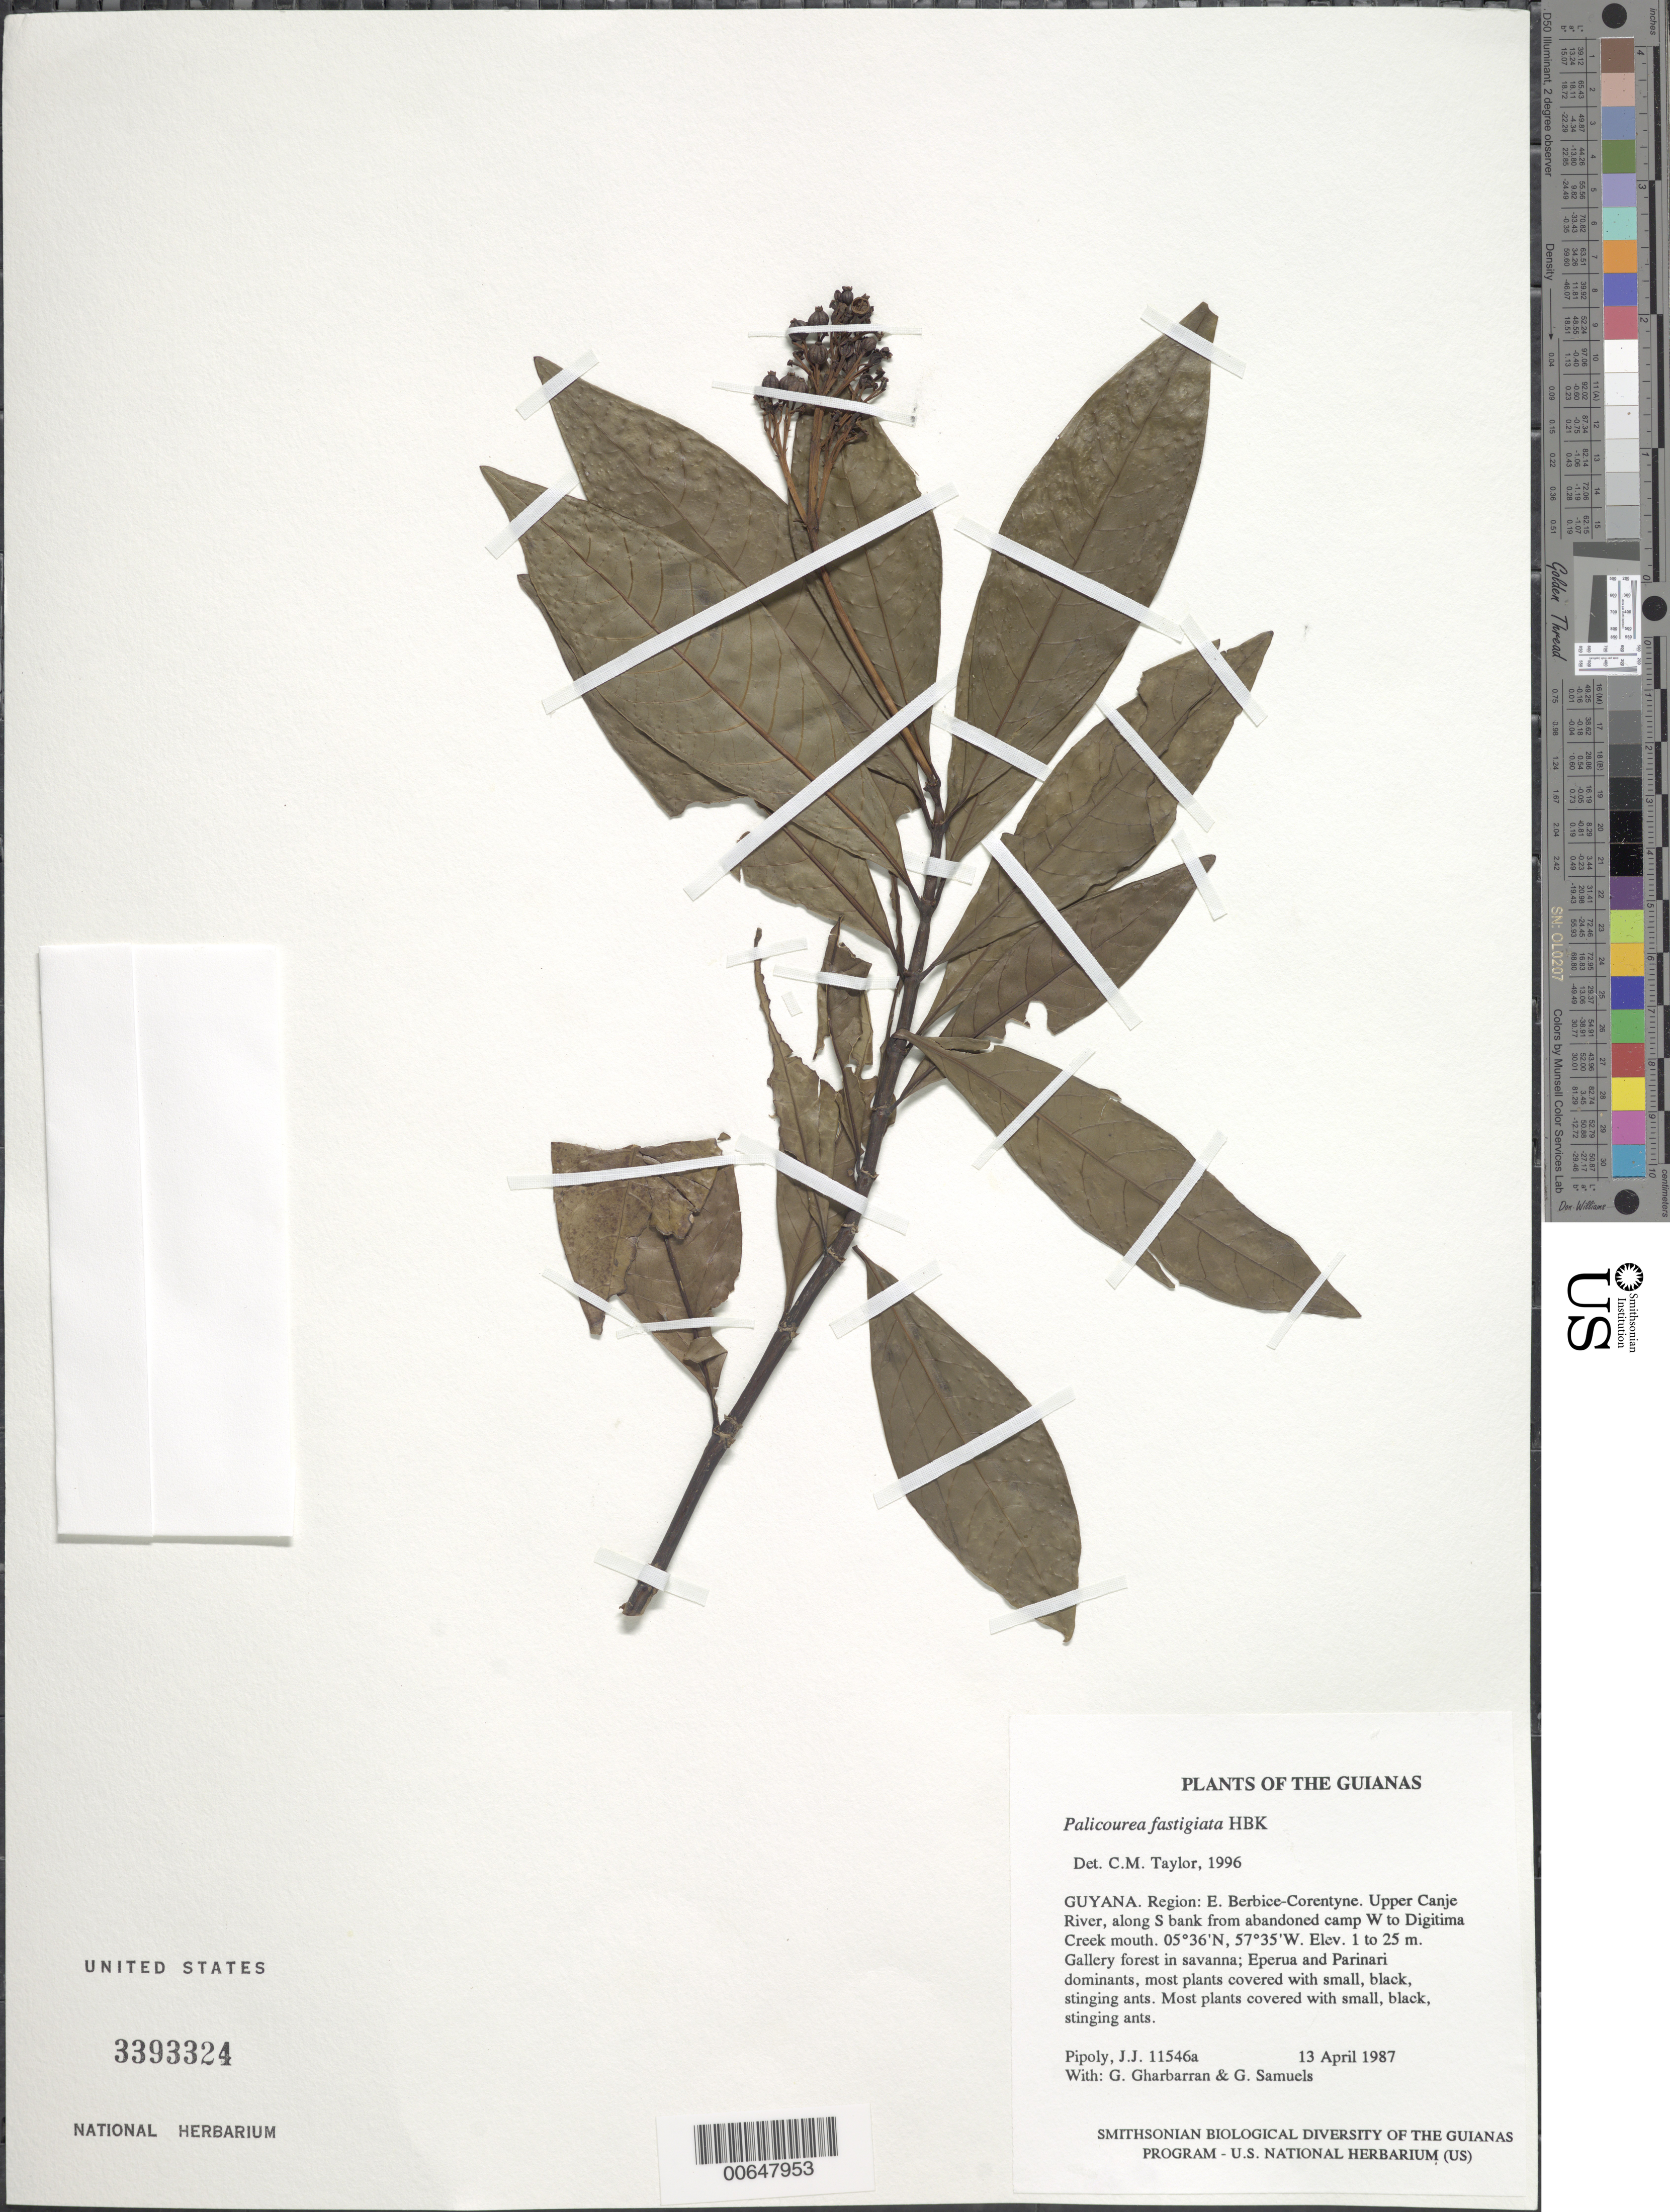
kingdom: Plantae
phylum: Tracheophyta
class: Magnoliopsida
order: Gentianales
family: Rubiaceae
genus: Palicourea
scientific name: Palicourea fastigiata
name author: Kunth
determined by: Taylor, Charlotte M.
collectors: J. J. Pipoly, G. Gharbarran & G. Samuels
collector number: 11546 a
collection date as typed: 13 April 1987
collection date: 1987-04-13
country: Guyana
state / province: E. Berbice-Corentyne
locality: Upper Canje River, S bank from abandoned Amerindian logging camp W to Digitima Cr. mouth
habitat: Gallery forest in savanna; Eperua and Parinari dominants, most plants covered with small, black, stinging ants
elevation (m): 1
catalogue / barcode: US 3393324